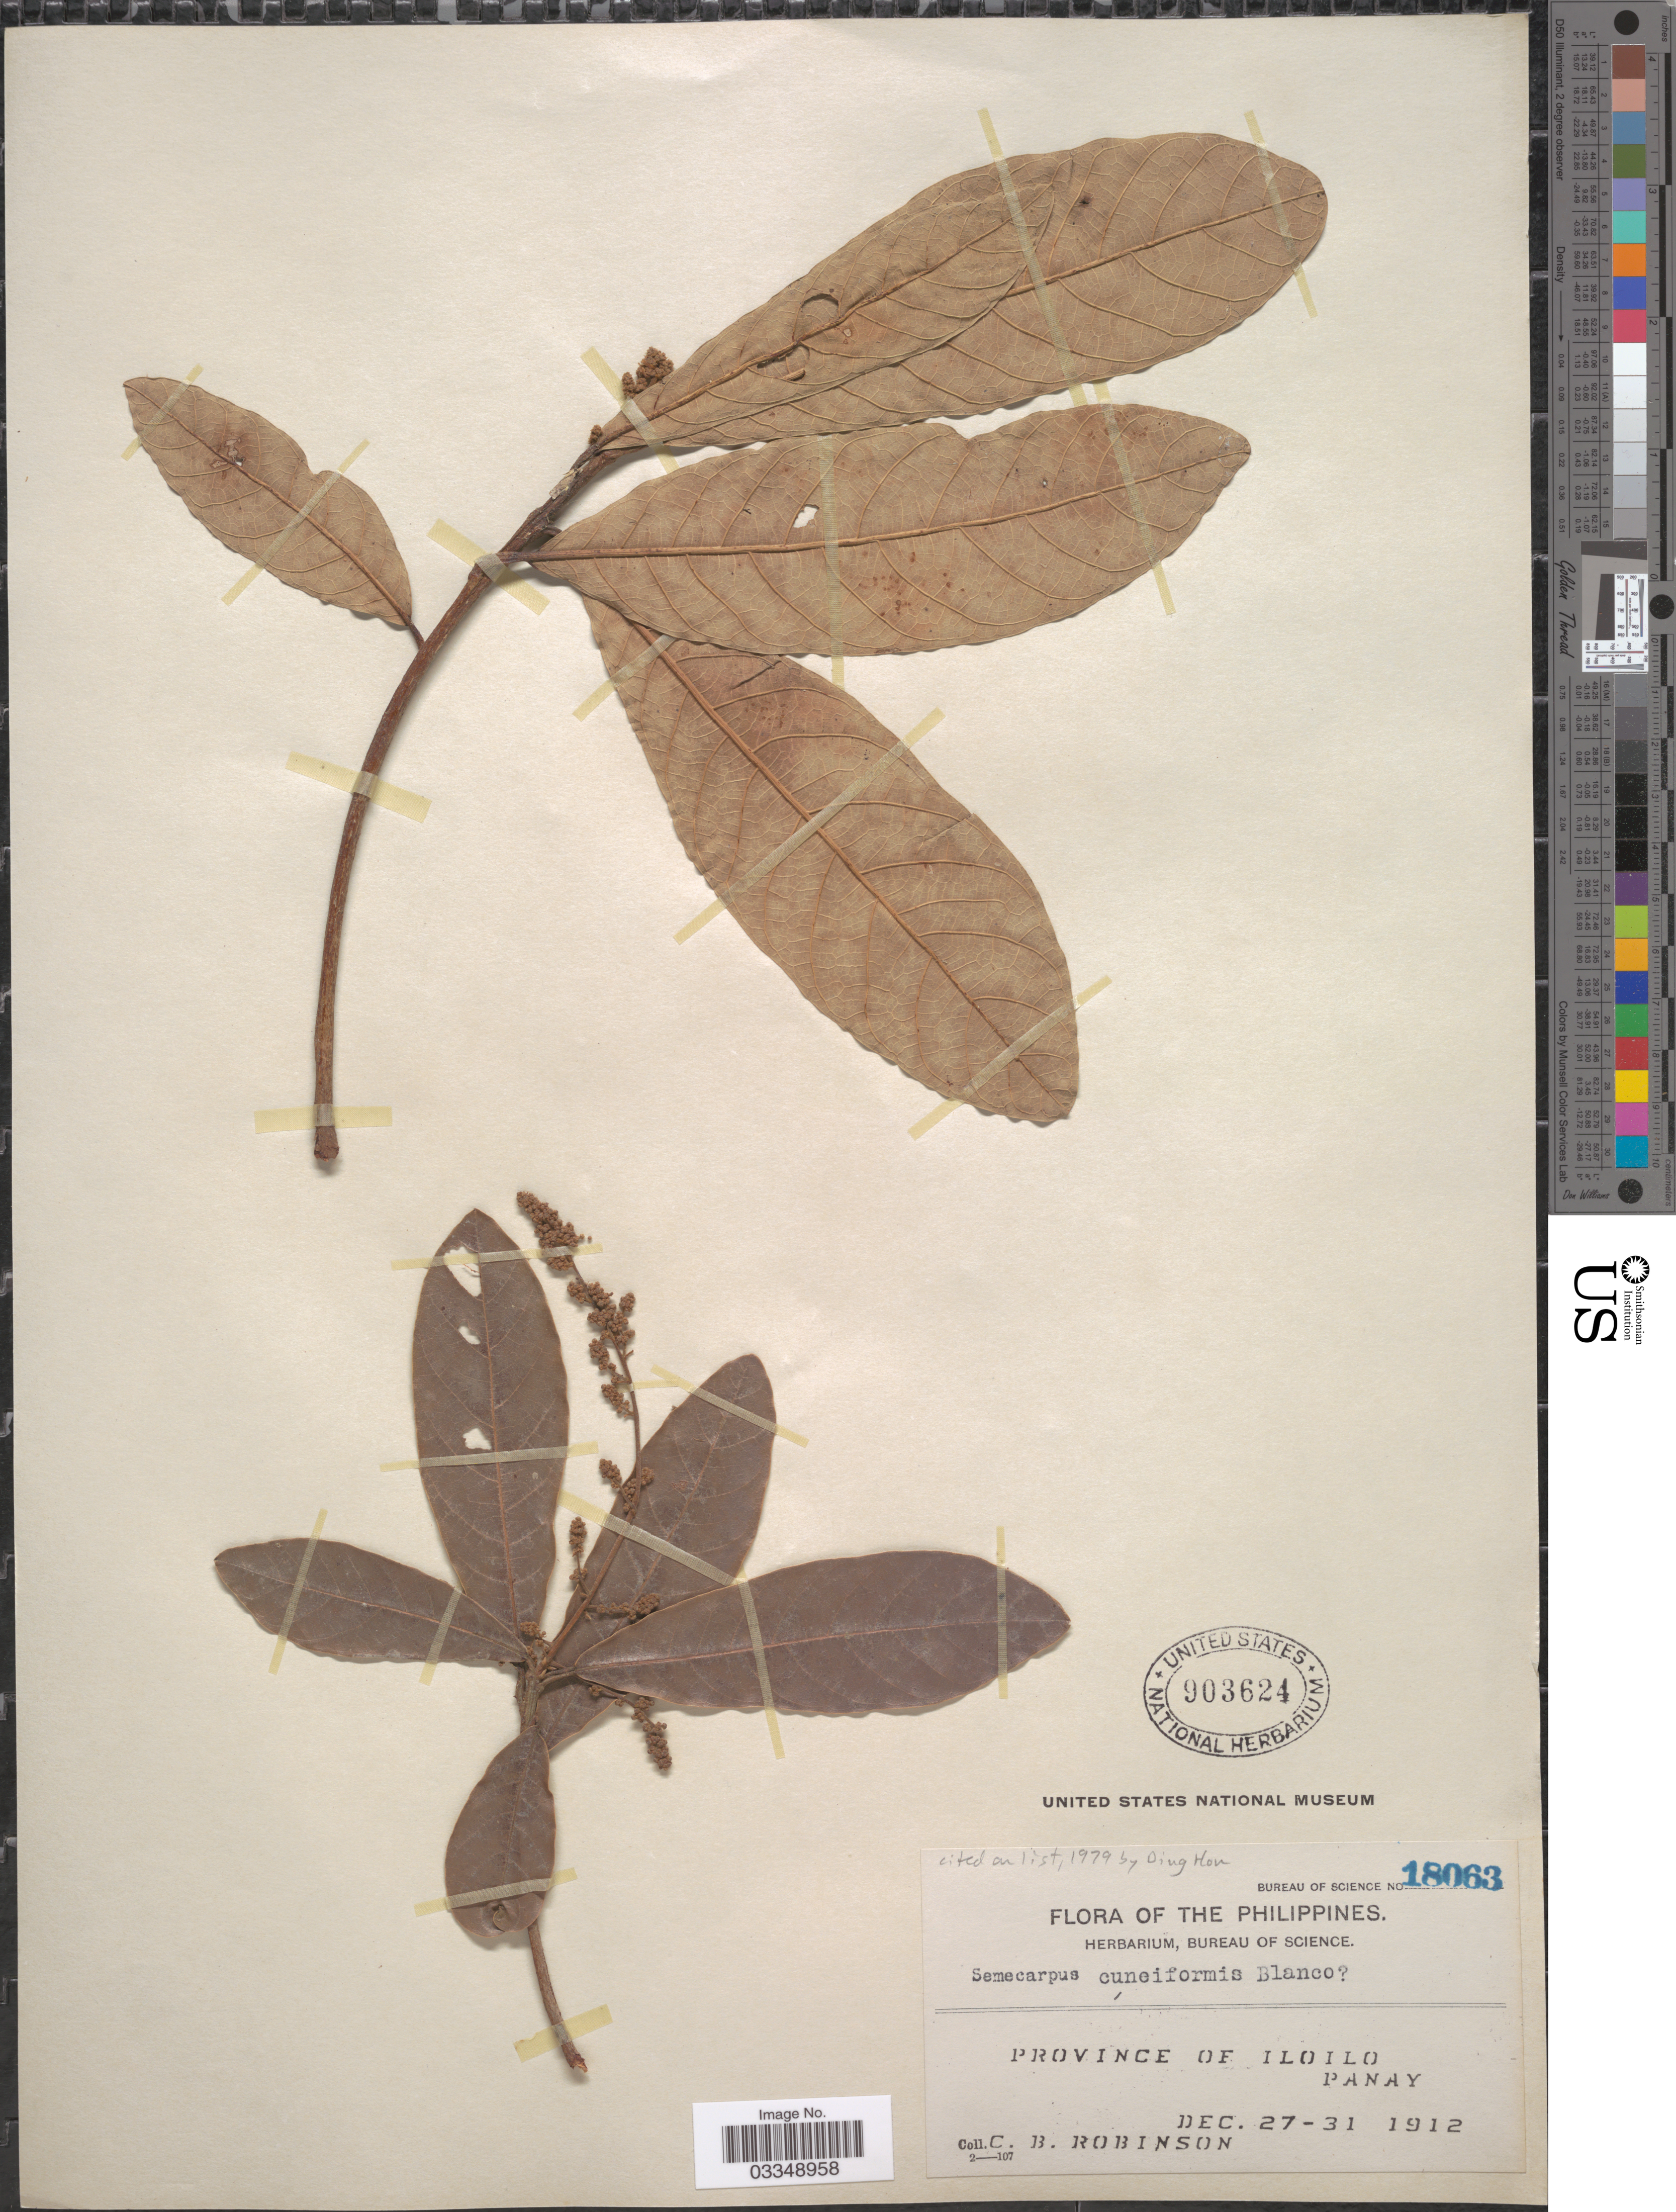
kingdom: Plantae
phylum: Tracheophyta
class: Magnoliopsida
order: Sapindales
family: Anacardiaceae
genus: Semecarpus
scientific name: Semecarpus cuneiformis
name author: Blanco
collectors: C. Robinson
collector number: Bureau of Science 18063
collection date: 1912-12-27/1912-12-31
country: Philippines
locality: Province of Iloilo. Panay.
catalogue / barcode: US 903624